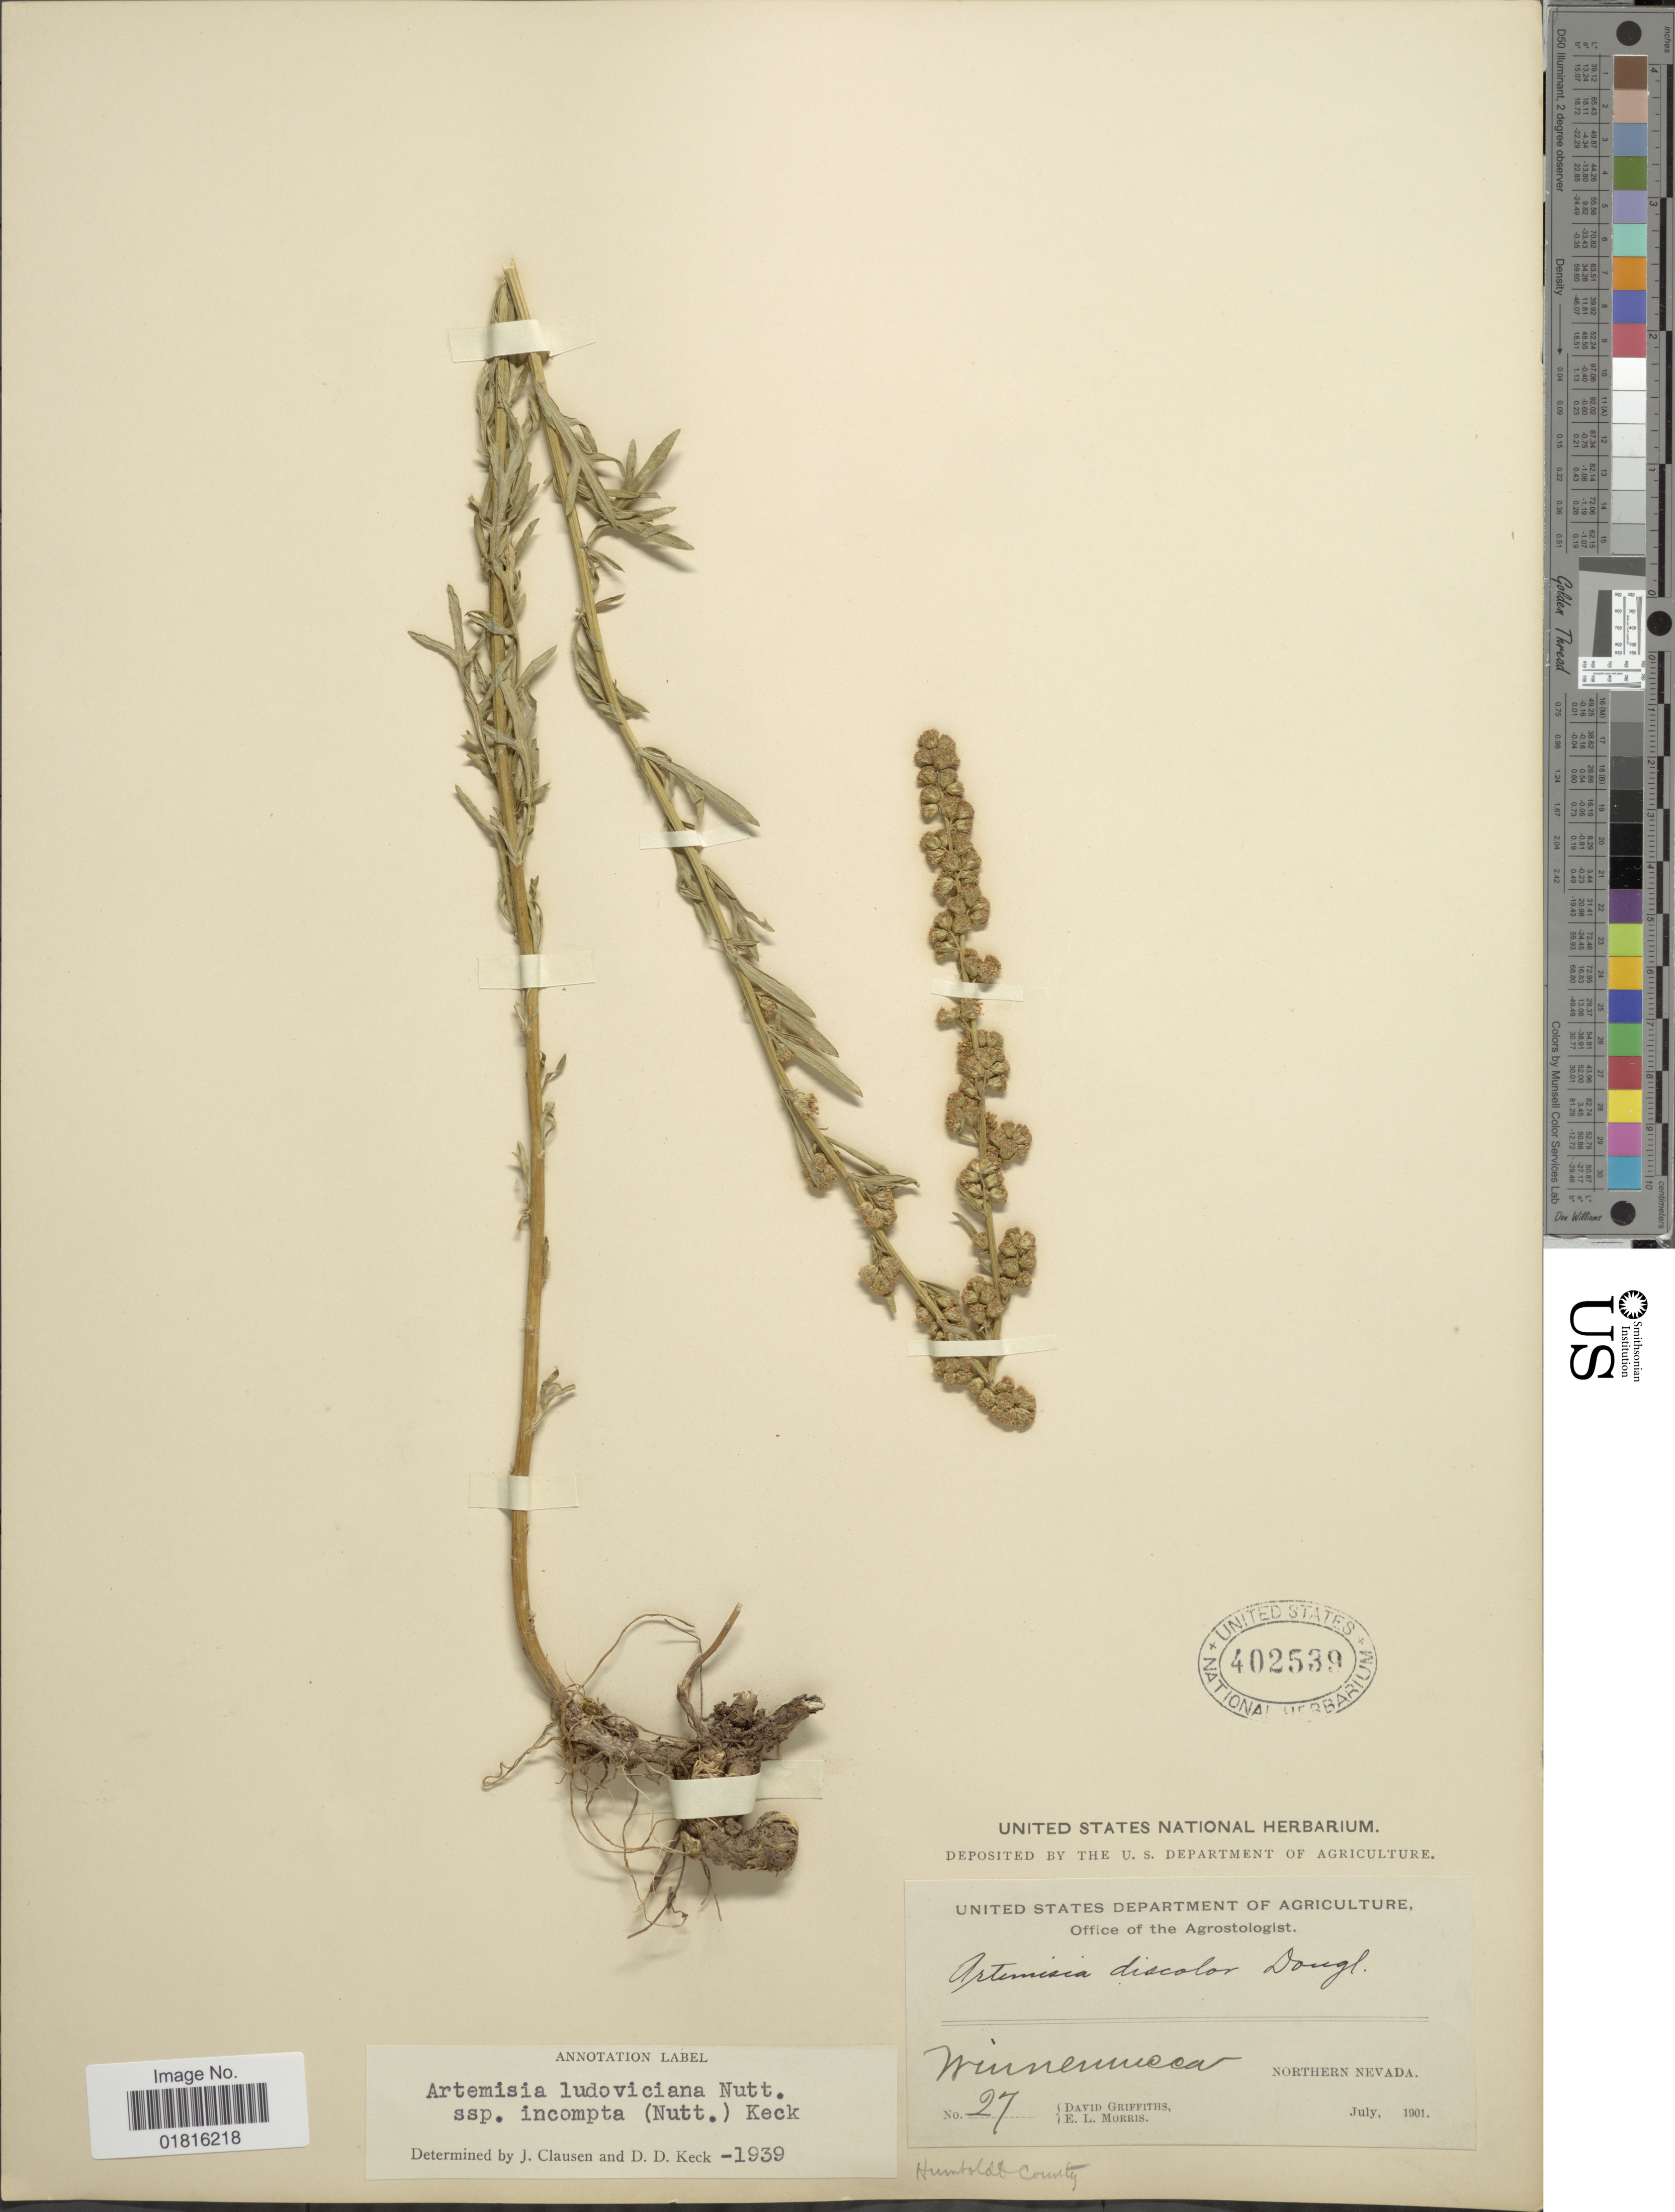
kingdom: Plantae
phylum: Tracheophyta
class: Magnoliopsida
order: Asterales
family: Asteraceae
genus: Artemisia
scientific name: Artemisia ludoviciana subsp. incompta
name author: (Nutt.) D.D. Keck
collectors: D. Griffiths & E. Morris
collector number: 27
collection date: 1901-07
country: United States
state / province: Nevada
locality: Winnenmeca, Northern Nevada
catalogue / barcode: US 402539